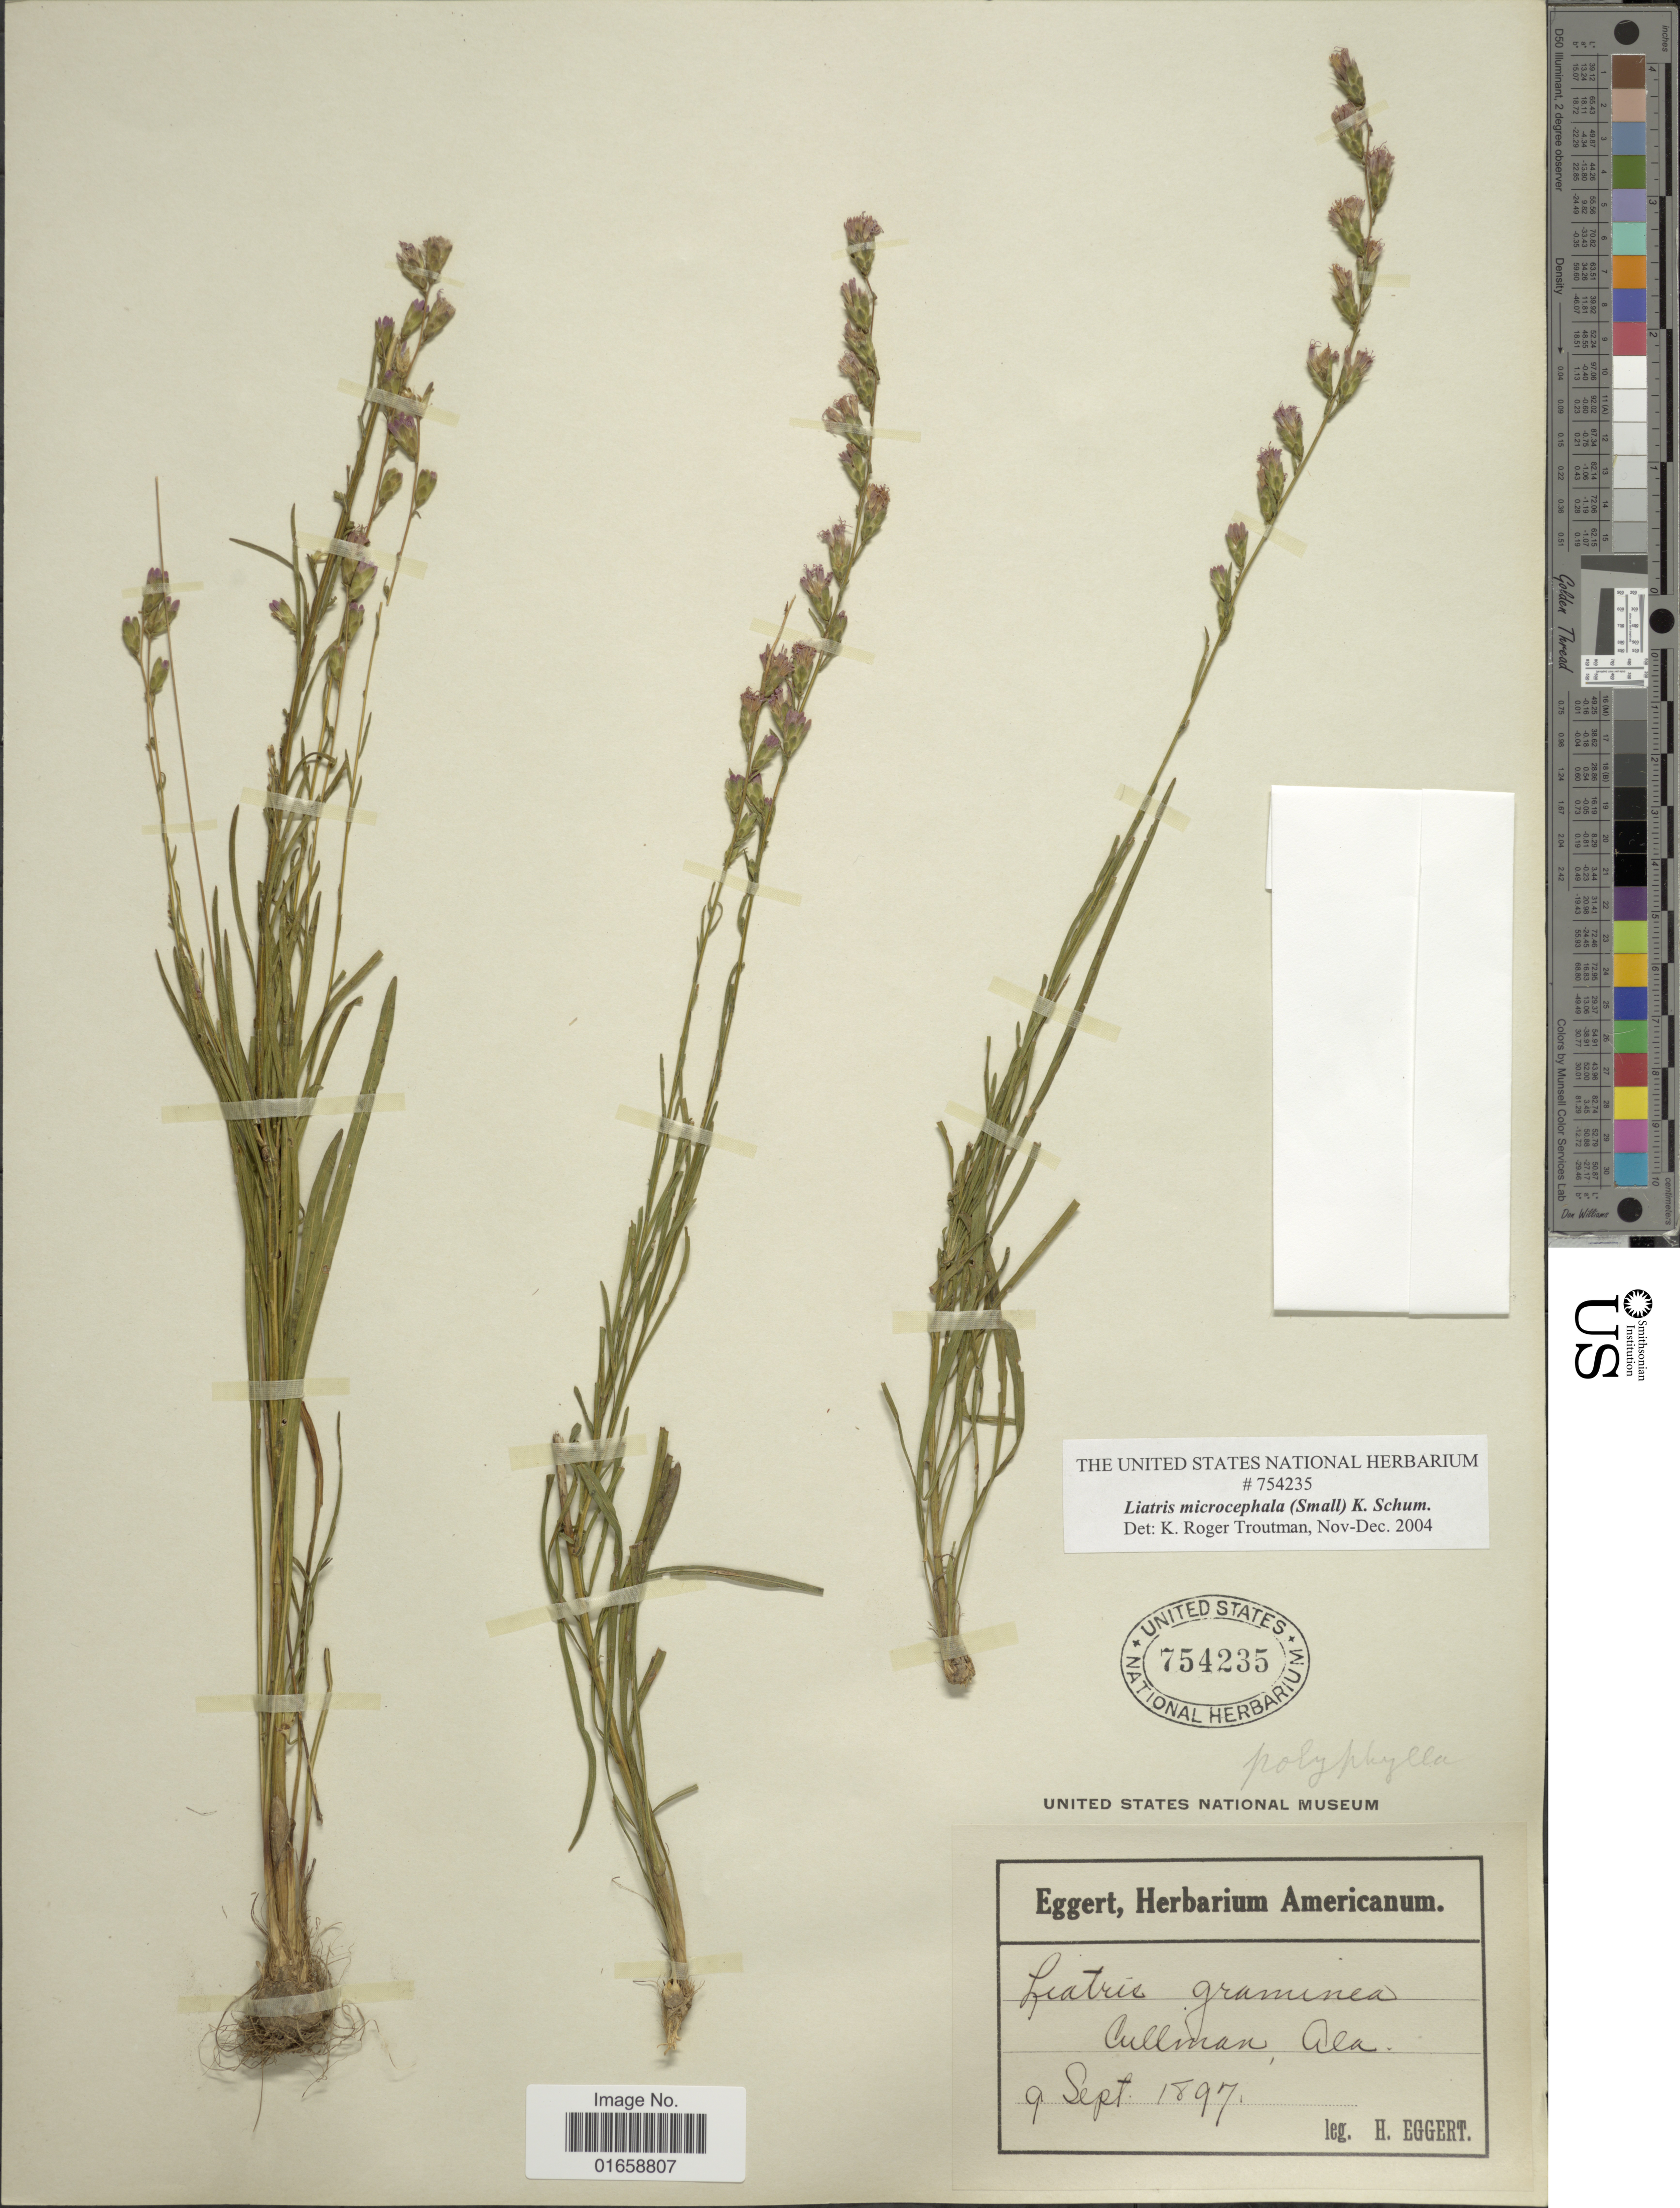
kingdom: Plantae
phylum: Tracheophyta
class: Magnoliopsida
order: Asterales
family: Asteraceae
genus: Liatris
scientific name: Liatris microcephala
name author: (Small) K. Schum.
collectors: H. Eggert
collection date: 1897-09-09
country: United States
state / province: Alabama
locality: Cullman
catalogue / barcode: US 754235